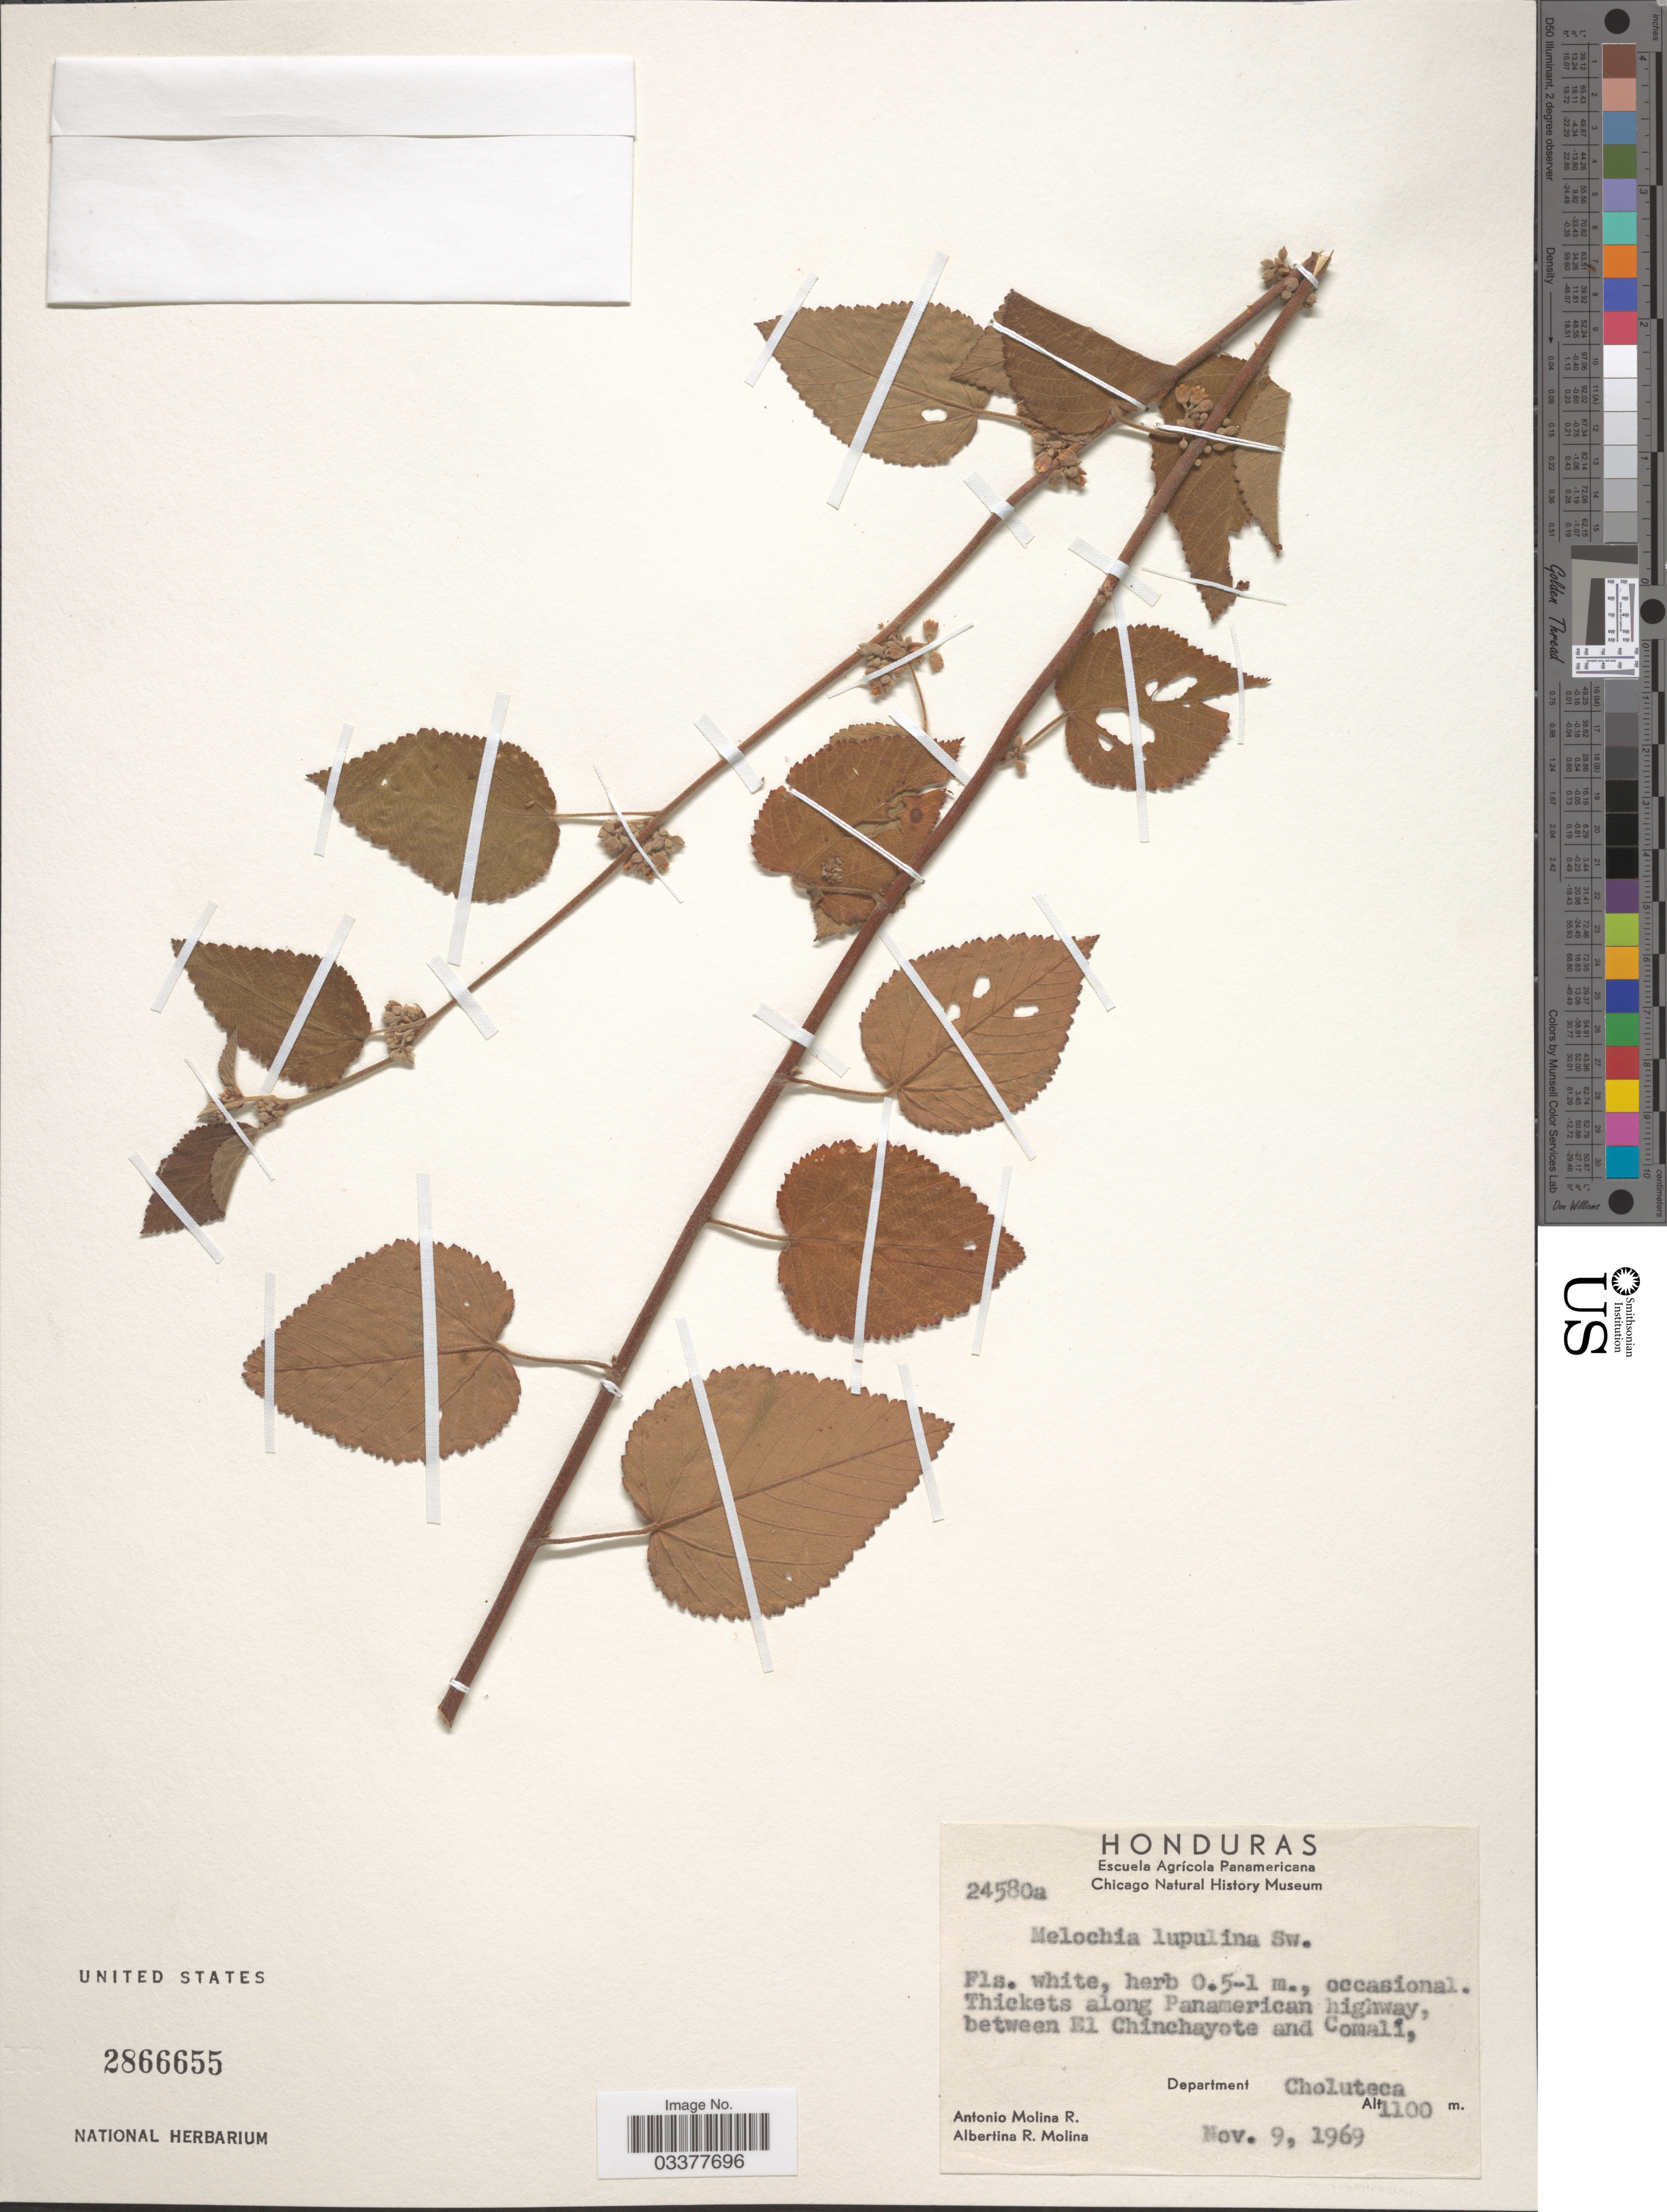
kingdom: Plantae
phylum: Tracheophyta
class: Magnoliopsida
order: Malvales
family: Malvaceae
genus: Melochia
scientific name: Melochia lupulina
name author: Sw.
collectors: A. Molina R. & A. R. Molina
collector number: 24580a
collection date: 1969-11-09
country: Honduras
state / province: Choluteca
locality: Along Panamerican highway, between El Chinchayote and Comalí, Department Choluteca.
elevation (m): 1100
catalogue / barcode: US 2866655